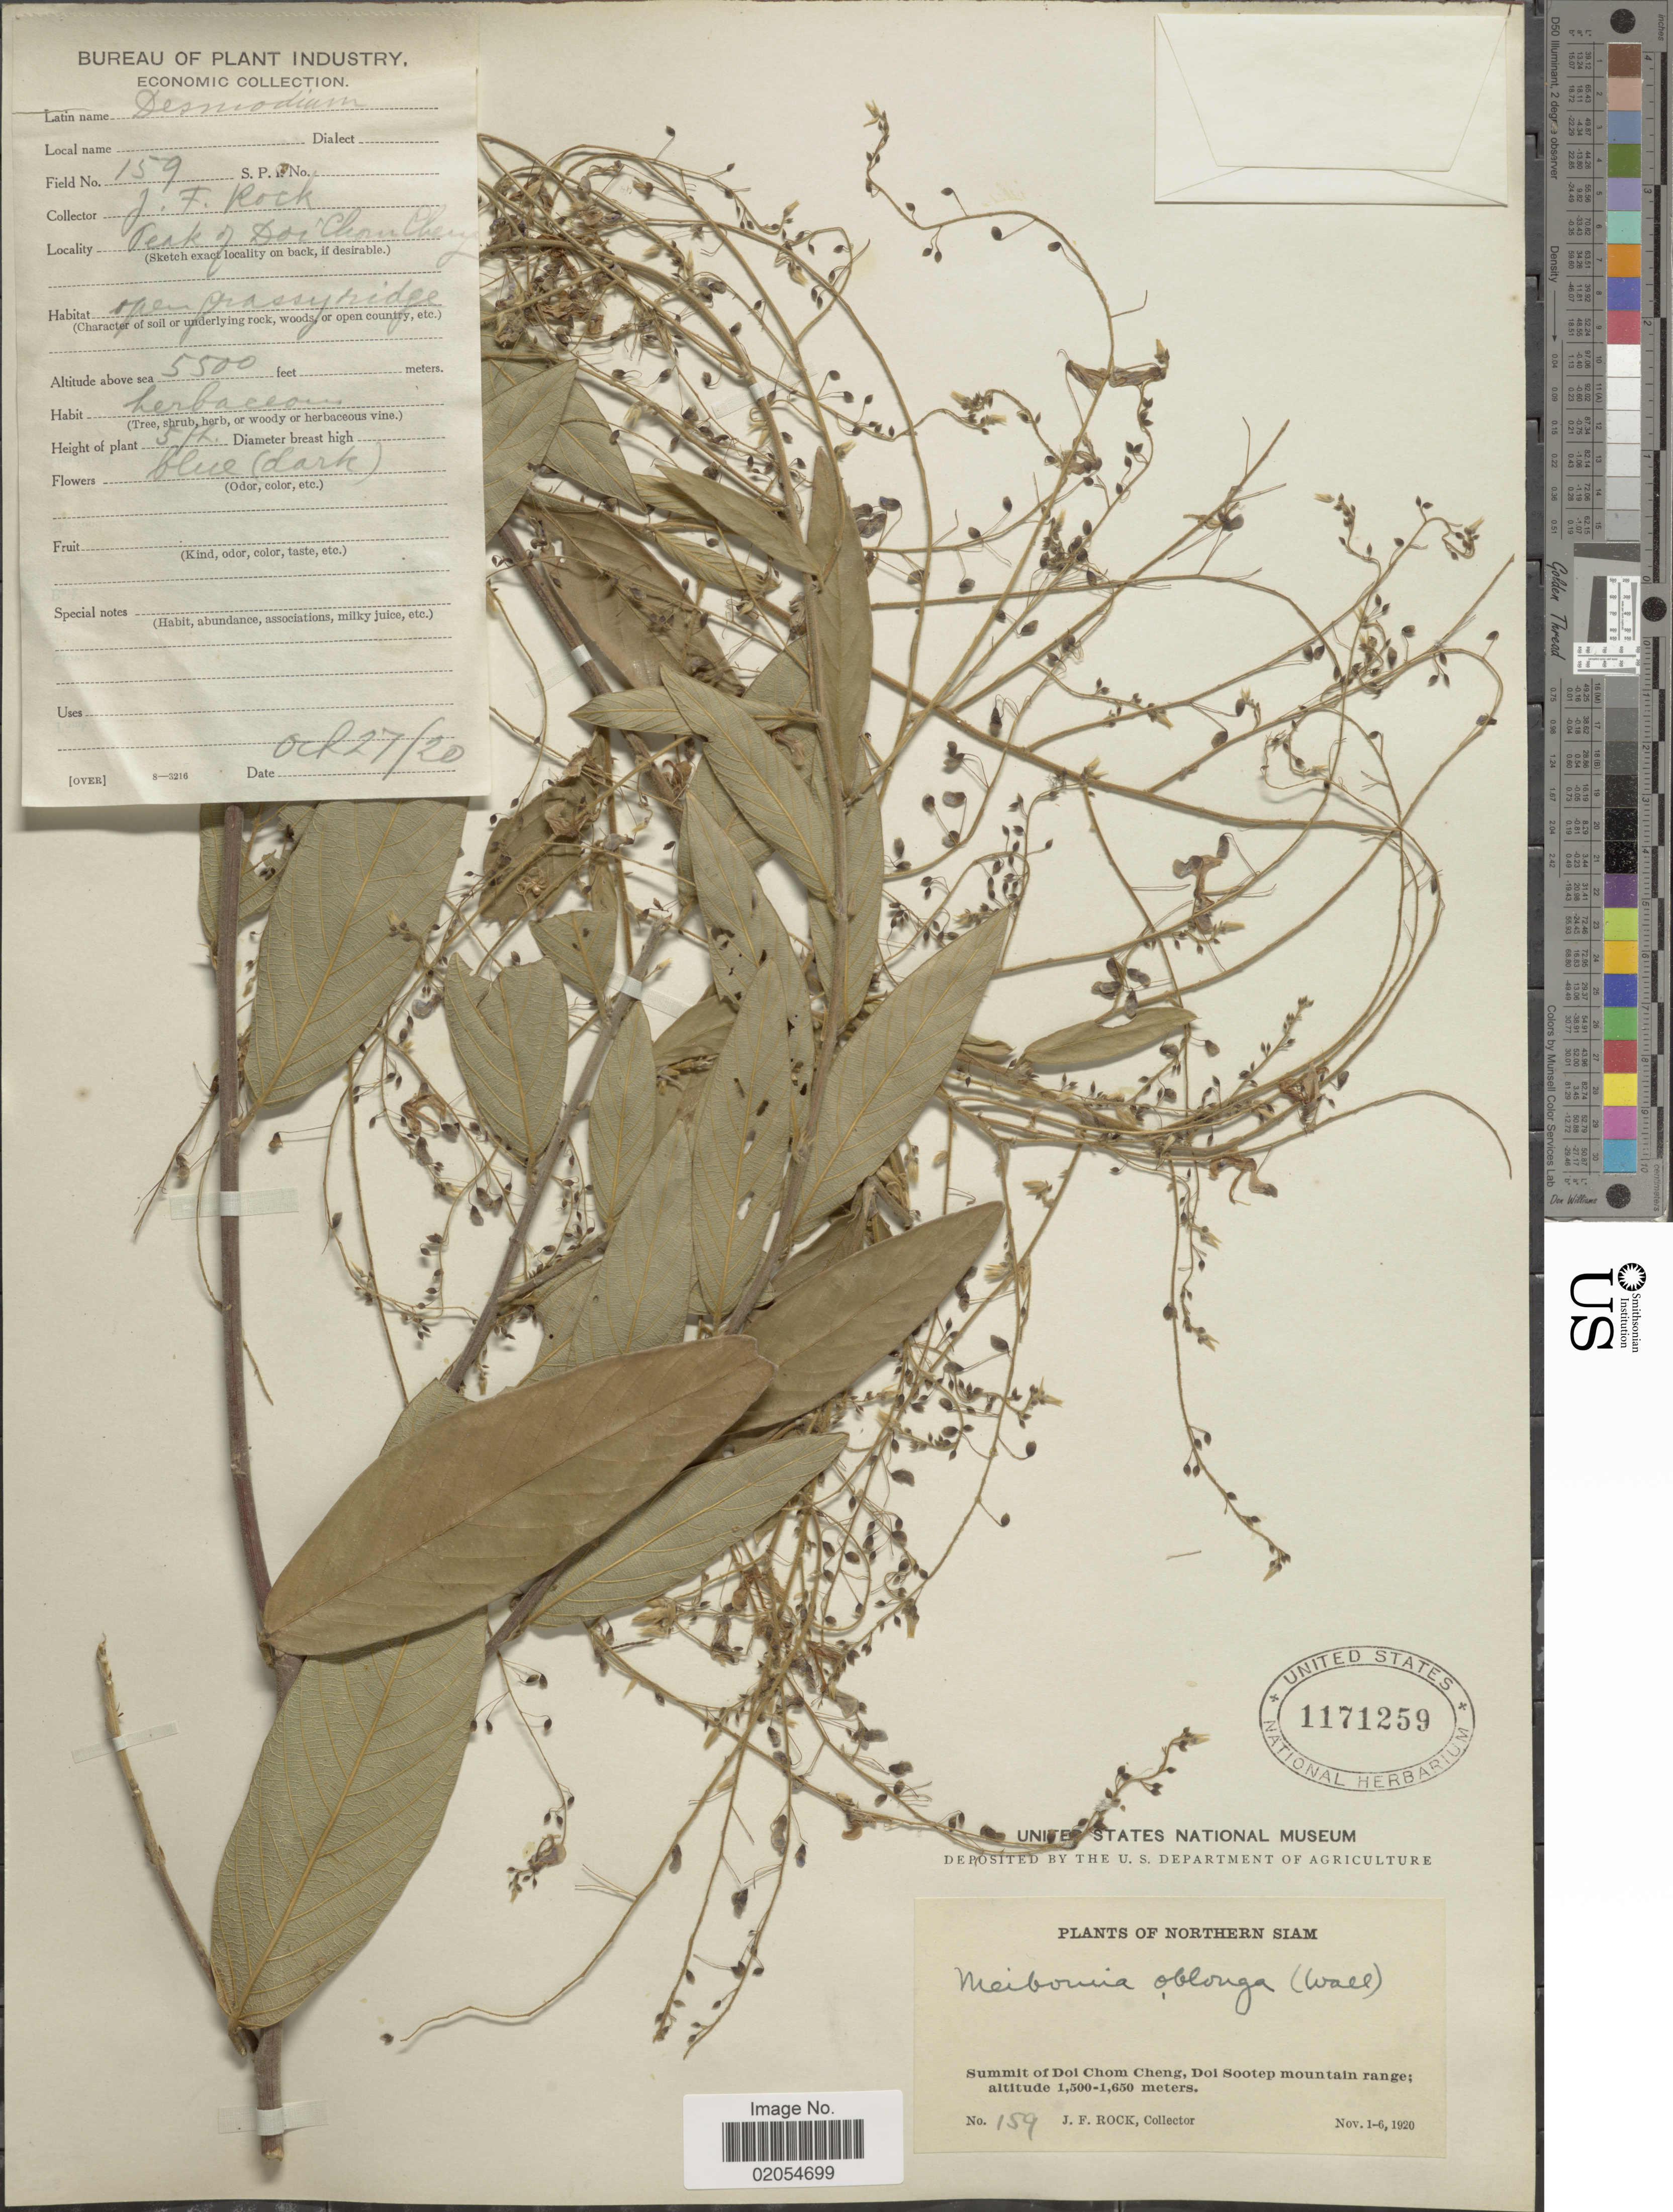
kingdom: Plantae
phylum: Tracheophyta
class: Magnoliopsida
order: Fabales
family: Fabaceae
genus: Uraria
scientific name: Uraria oblonga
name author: (Wall. ex Benth.) H. Ohashi & K. Ohashi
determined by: Strong, Mark T., (BOT), Smithsonian Institution - National Museum of Natural History (UNITED STATES)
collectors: J. Rock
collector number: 159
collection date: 1920-10-27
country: Thailand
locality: Summit of Dol Chom Cheng, Doi Sootep mountain range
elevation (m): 1500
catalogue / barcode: US 1171259